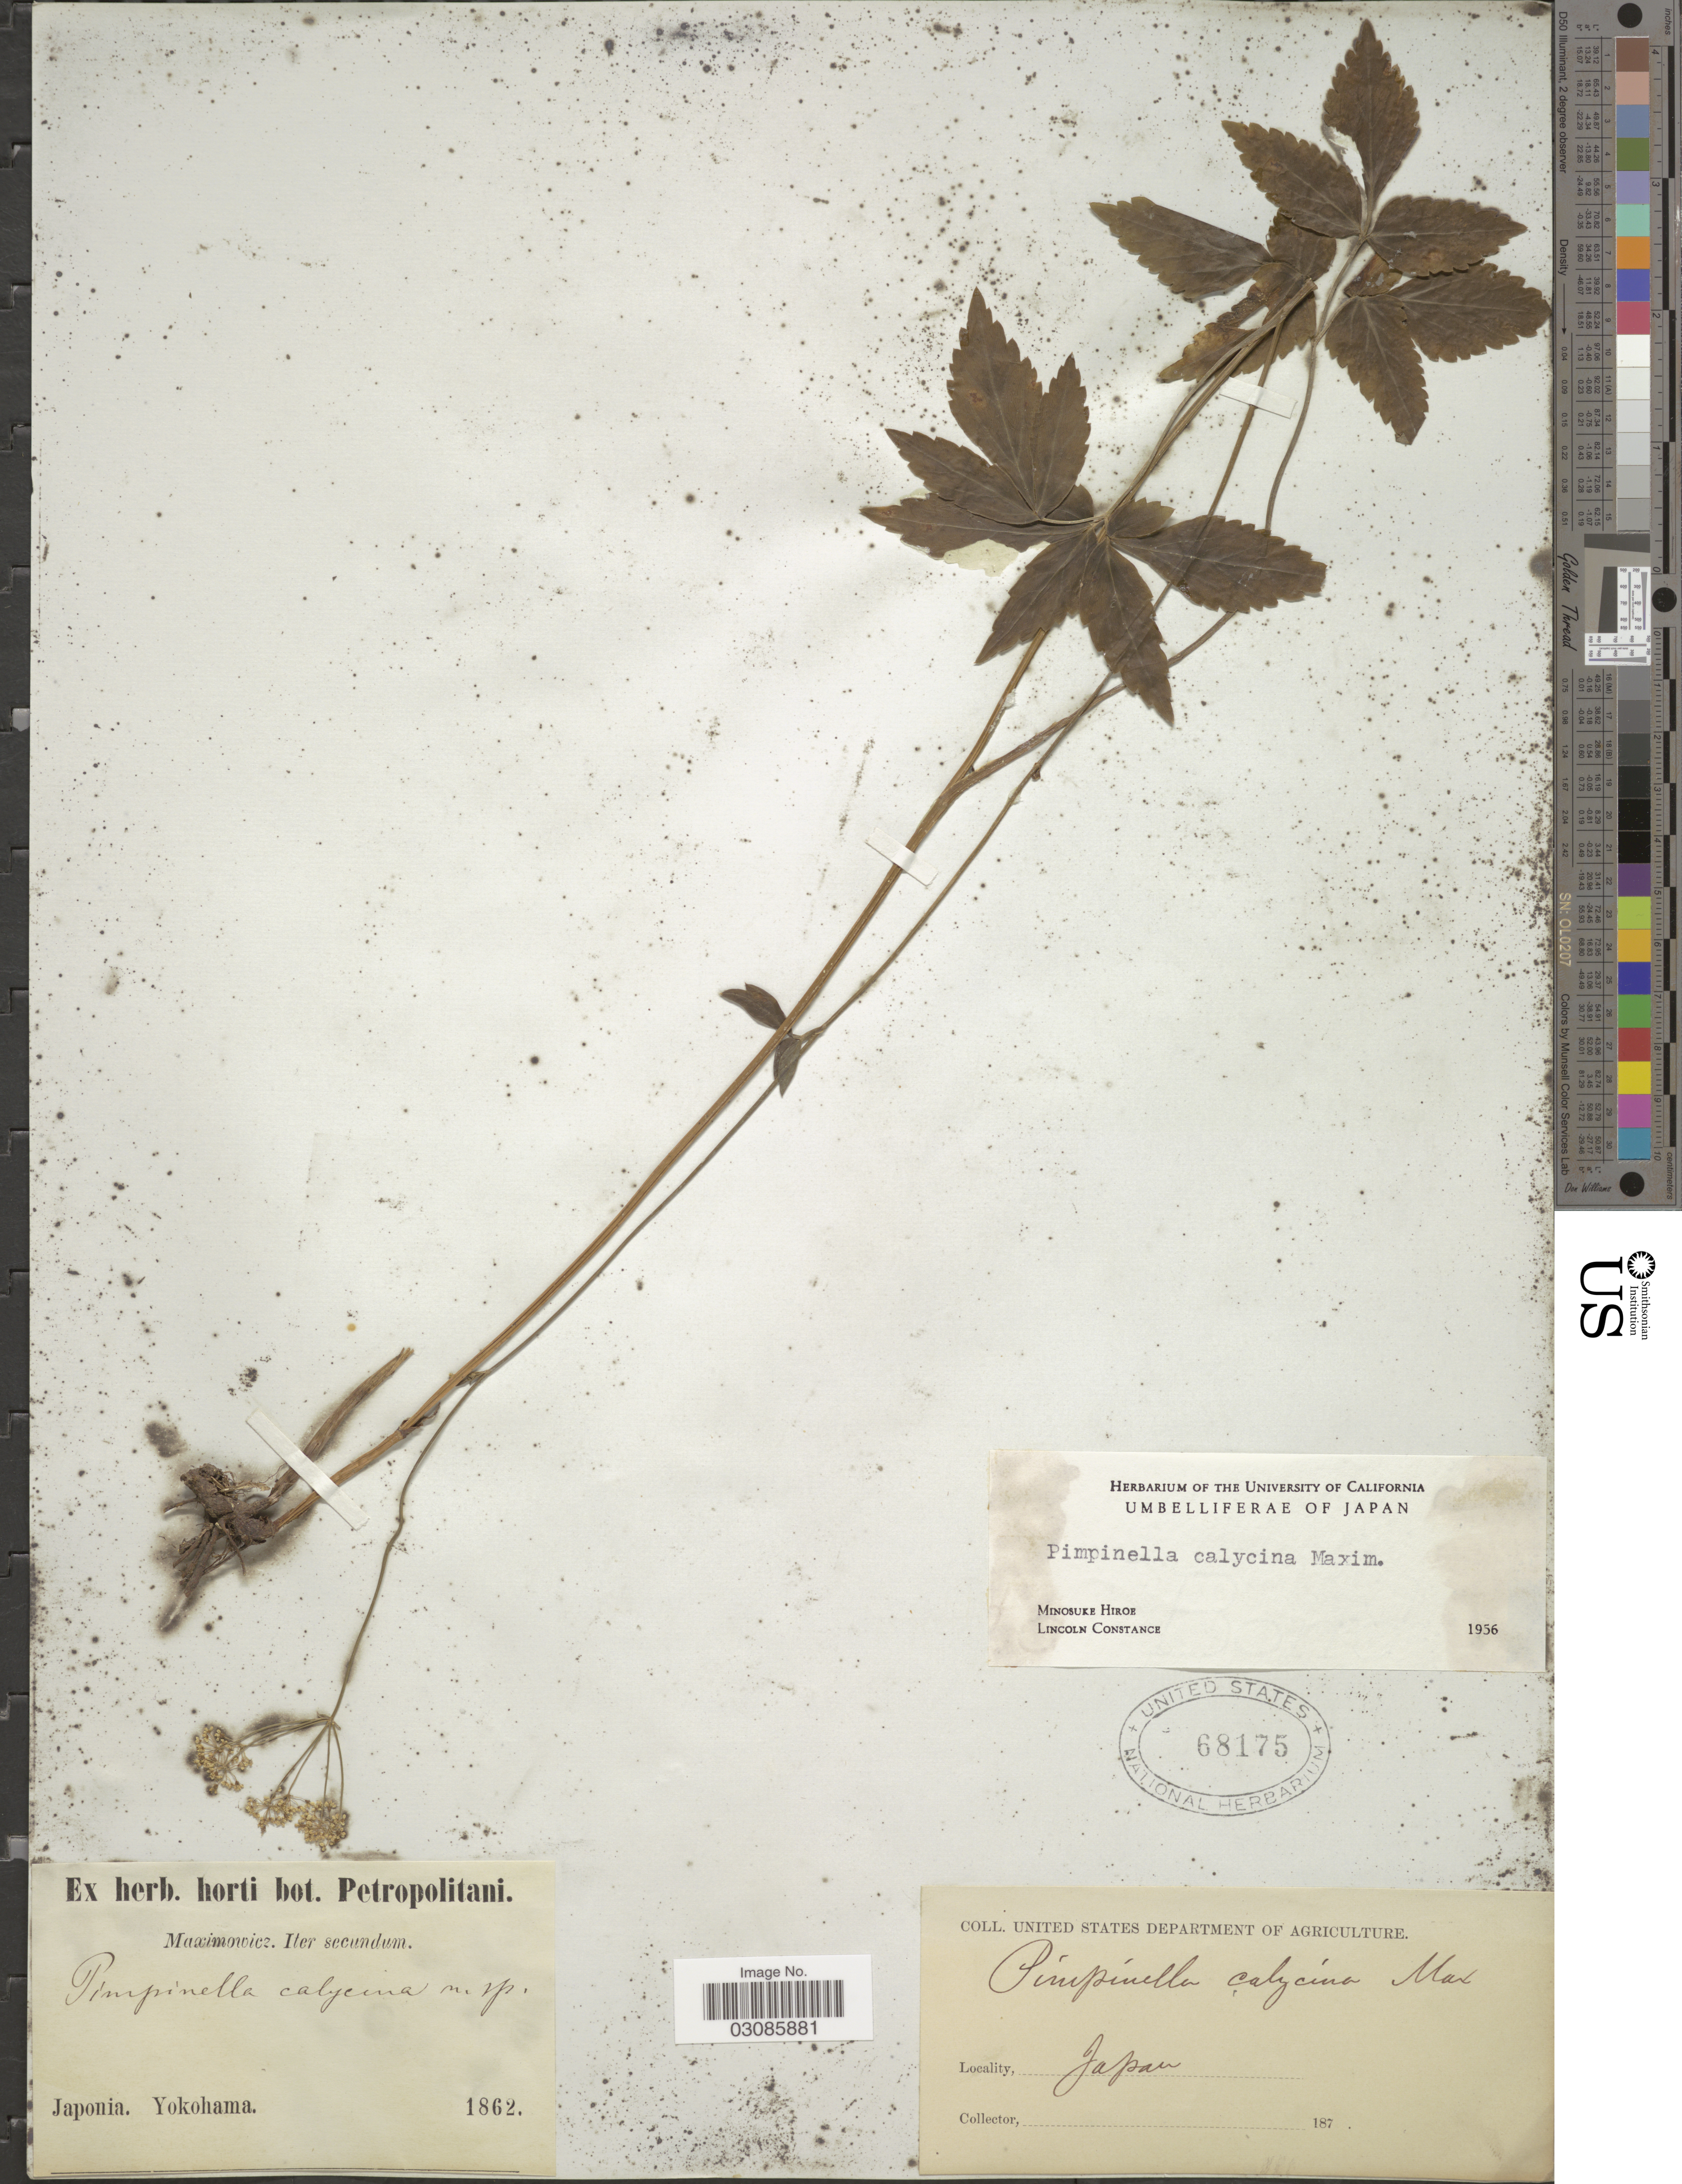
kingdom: Plantae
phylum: Tracheophyta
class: Magnoliopsida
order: Apiales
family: Apiaceae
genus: Pimpinella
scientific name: Pimpinella calycina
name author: Maxim.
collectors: -. Maximowicz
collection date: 1862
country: Japan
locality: Yokohama.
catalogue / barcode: US 68175